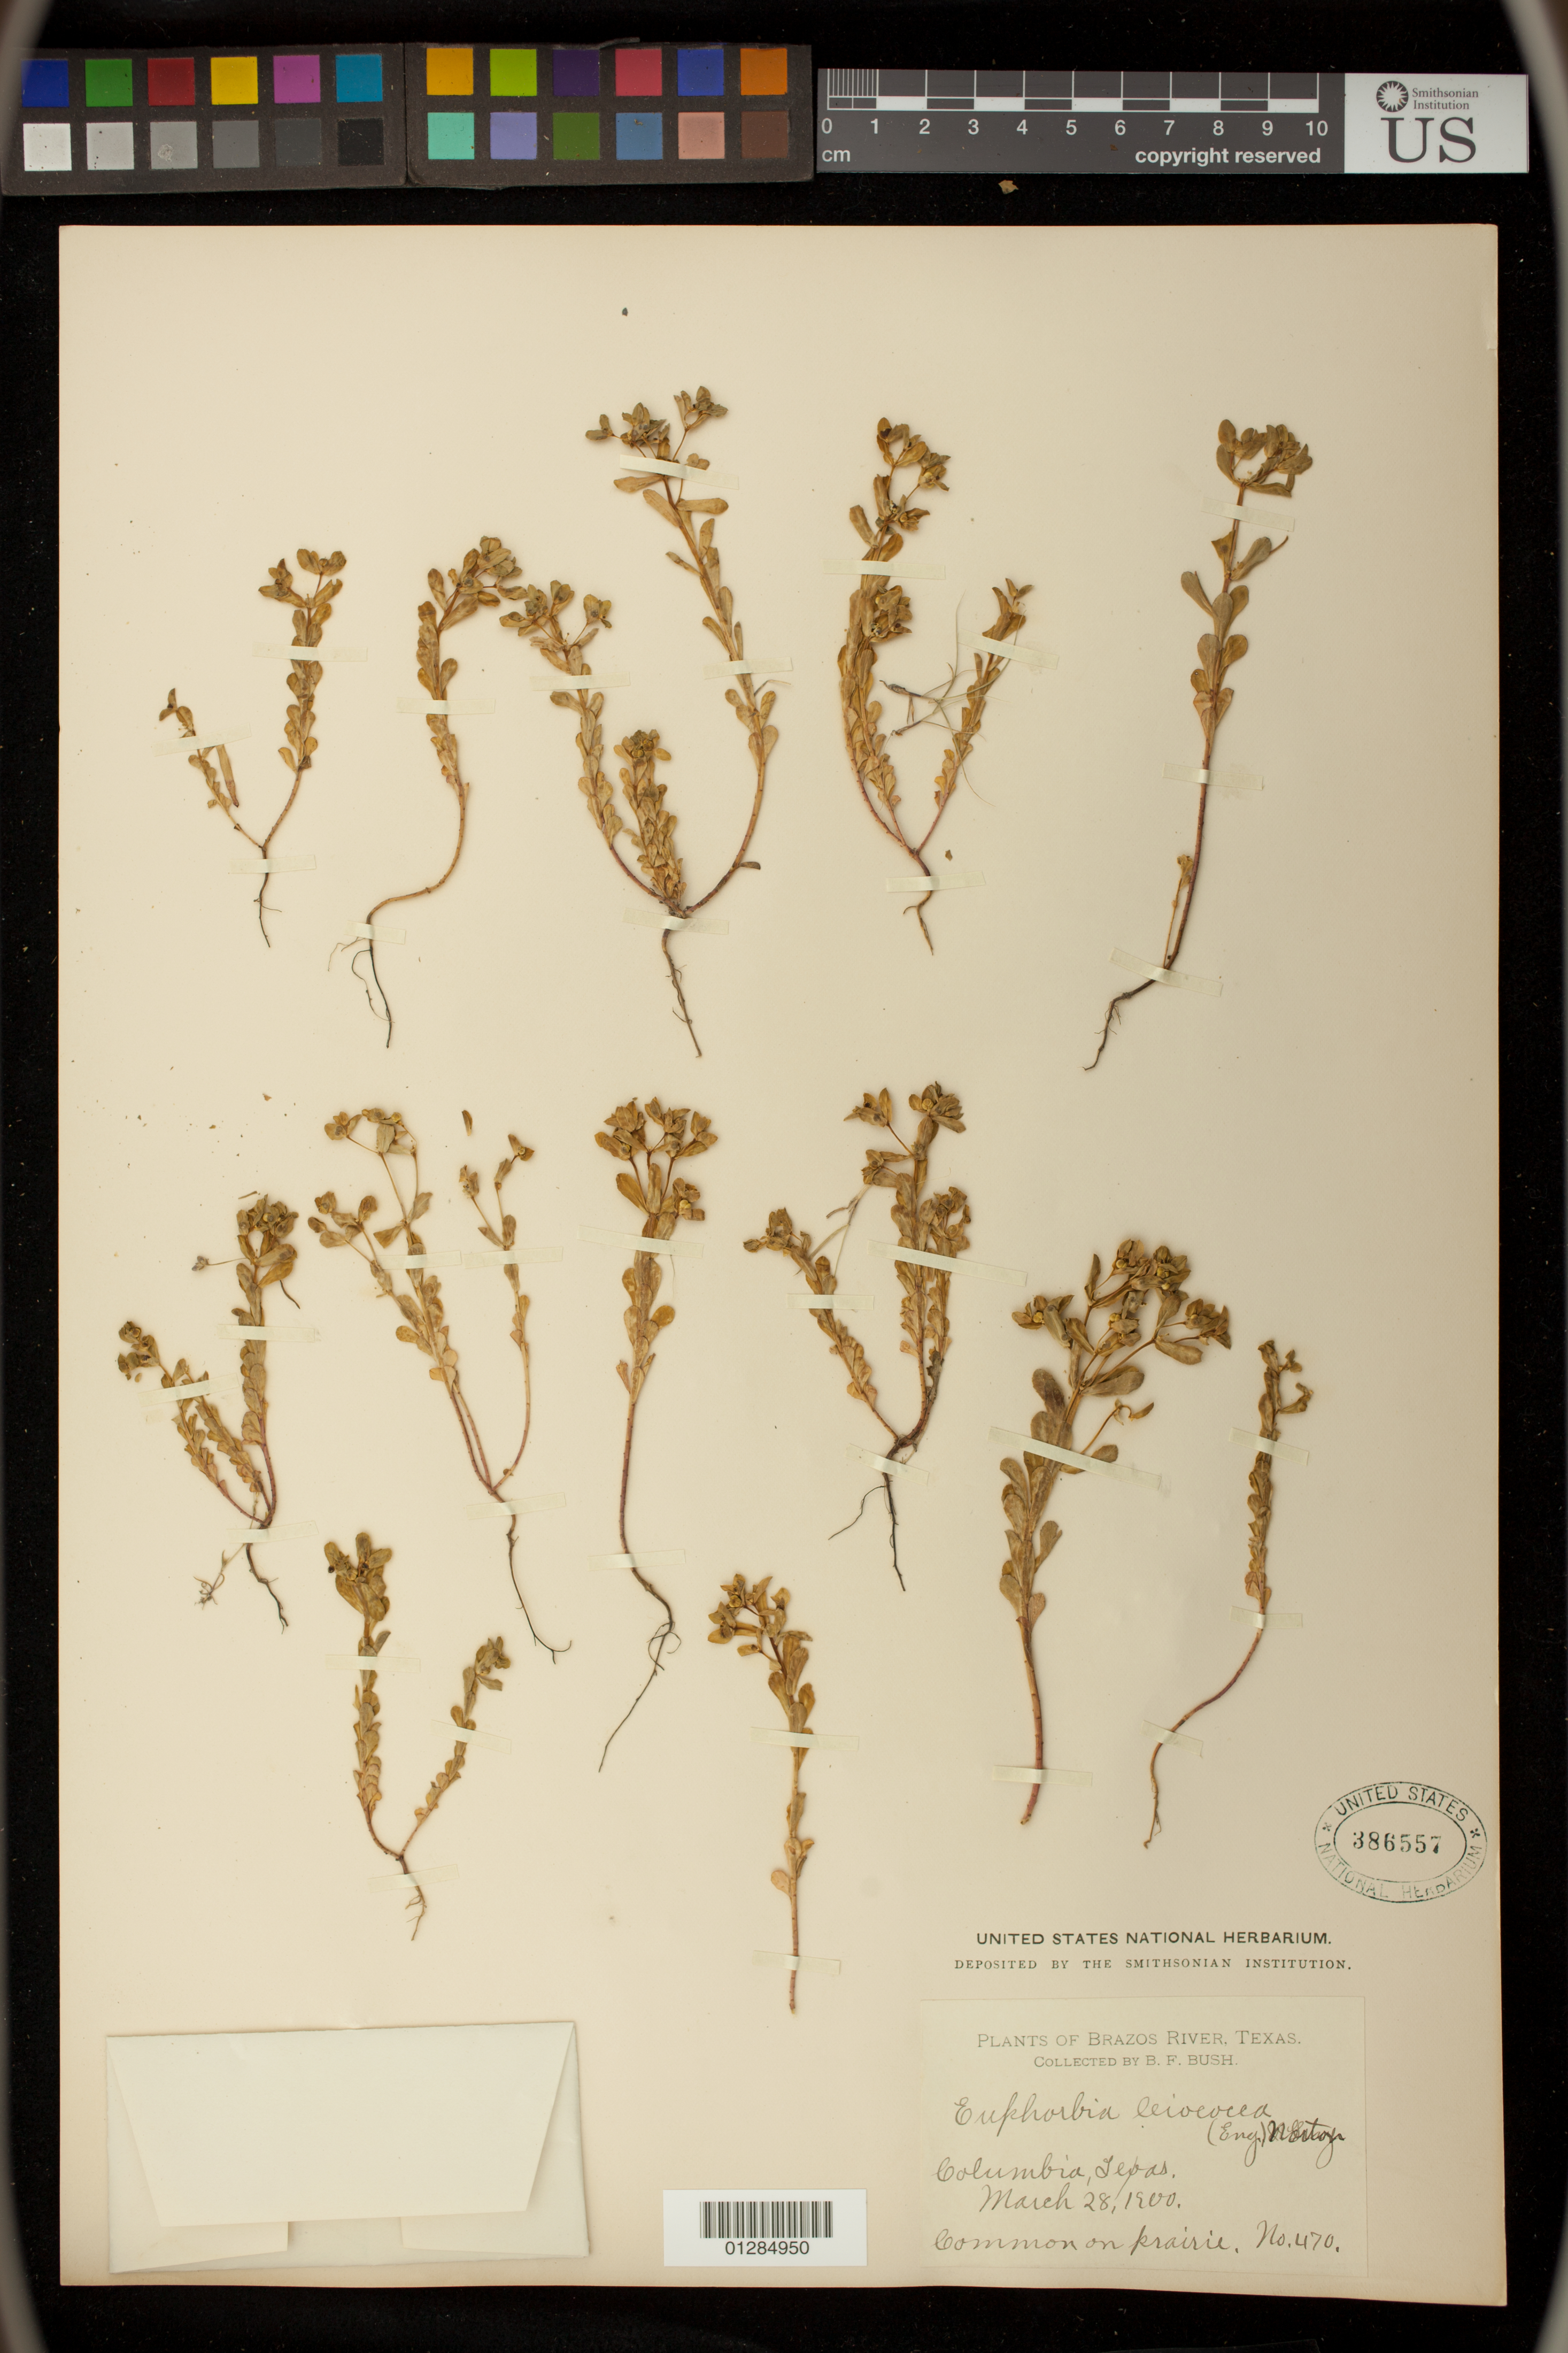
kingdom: Plantae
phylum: Tracheophyta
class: Magnoliopsida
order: Malpighiales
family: Euphorbiaceae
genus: Euphorbia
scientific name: Euphorbia texana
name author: Boiss.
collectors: B. F. Bush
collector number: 470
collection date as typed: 28 Mar 1900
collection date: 1900-03-28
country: United States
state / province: Texas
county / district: Brazoria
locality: Columbia.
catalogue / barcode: US 386557